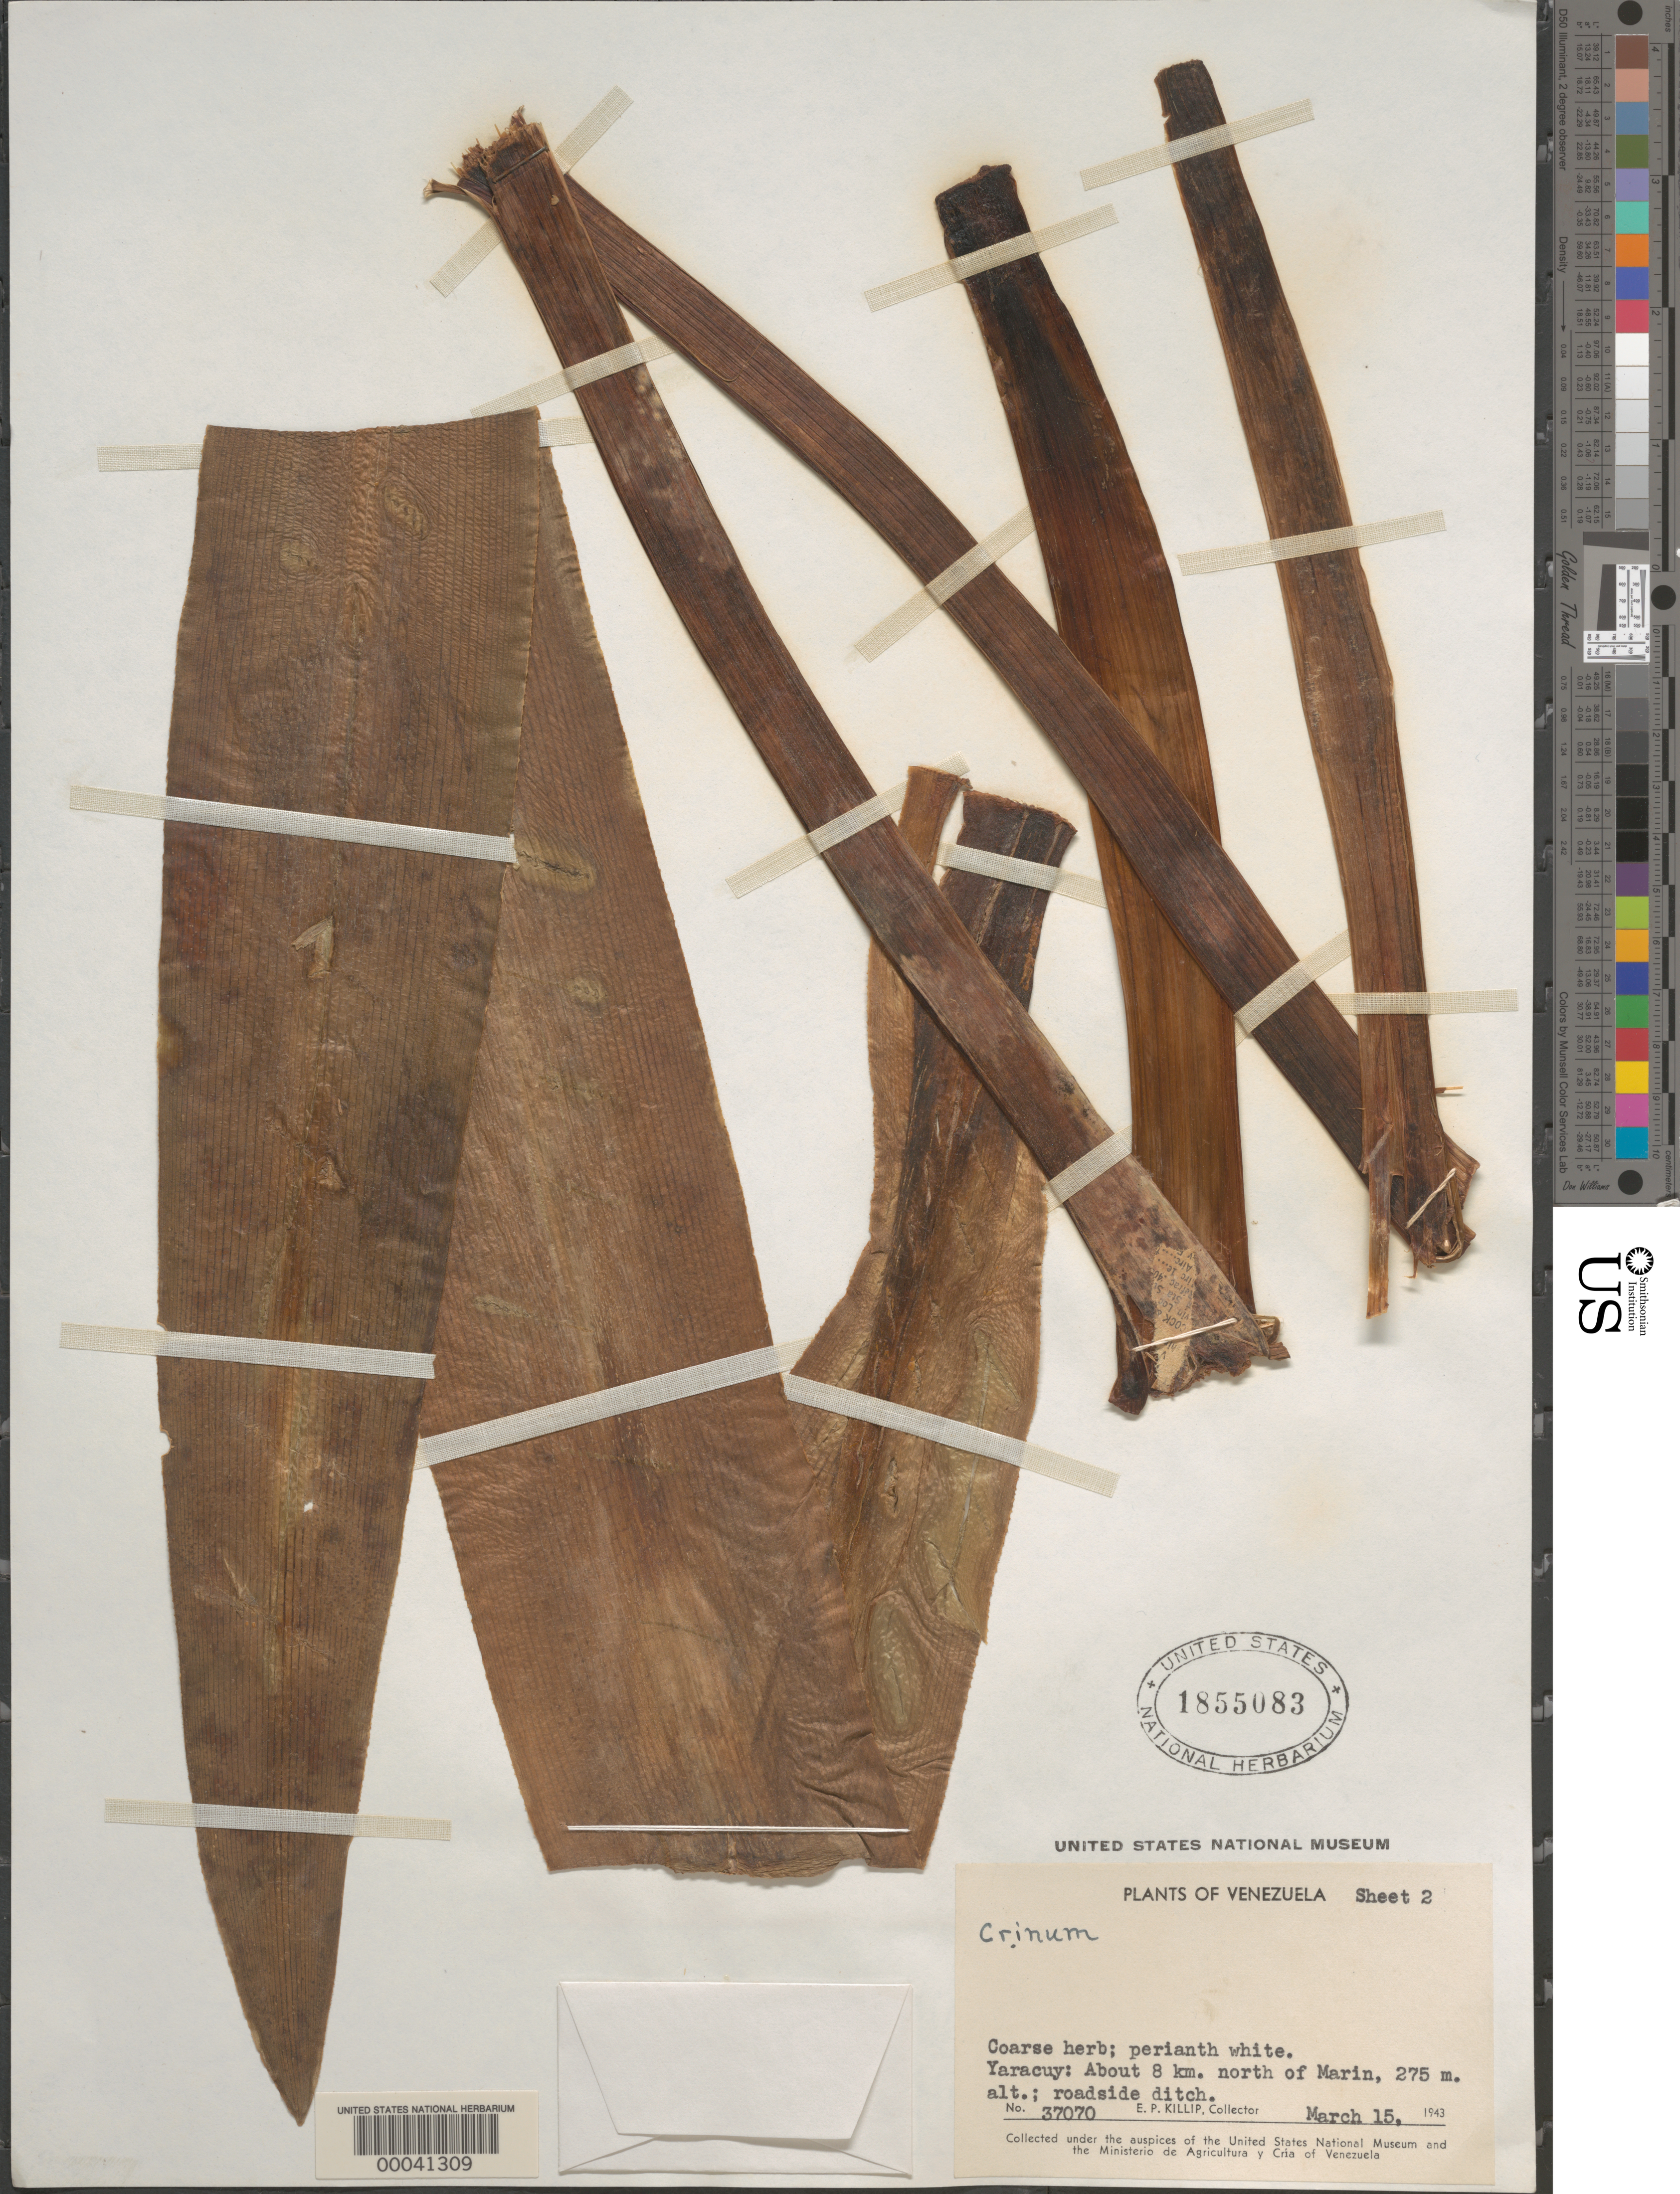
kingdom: Plantae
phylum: Tracheophyta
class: Liliopsida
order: Asparagales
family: Amaryllidaceae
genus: Crinum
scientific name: Crinum sp.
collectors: E. P. Killip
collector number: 37070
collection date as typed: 15 Mar 1943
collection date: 1943-03-15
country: Venezuela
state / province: Yaracuy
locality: About 8 km. n of marin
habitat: Roadside ditch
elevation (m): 275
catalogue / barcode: US 1855083